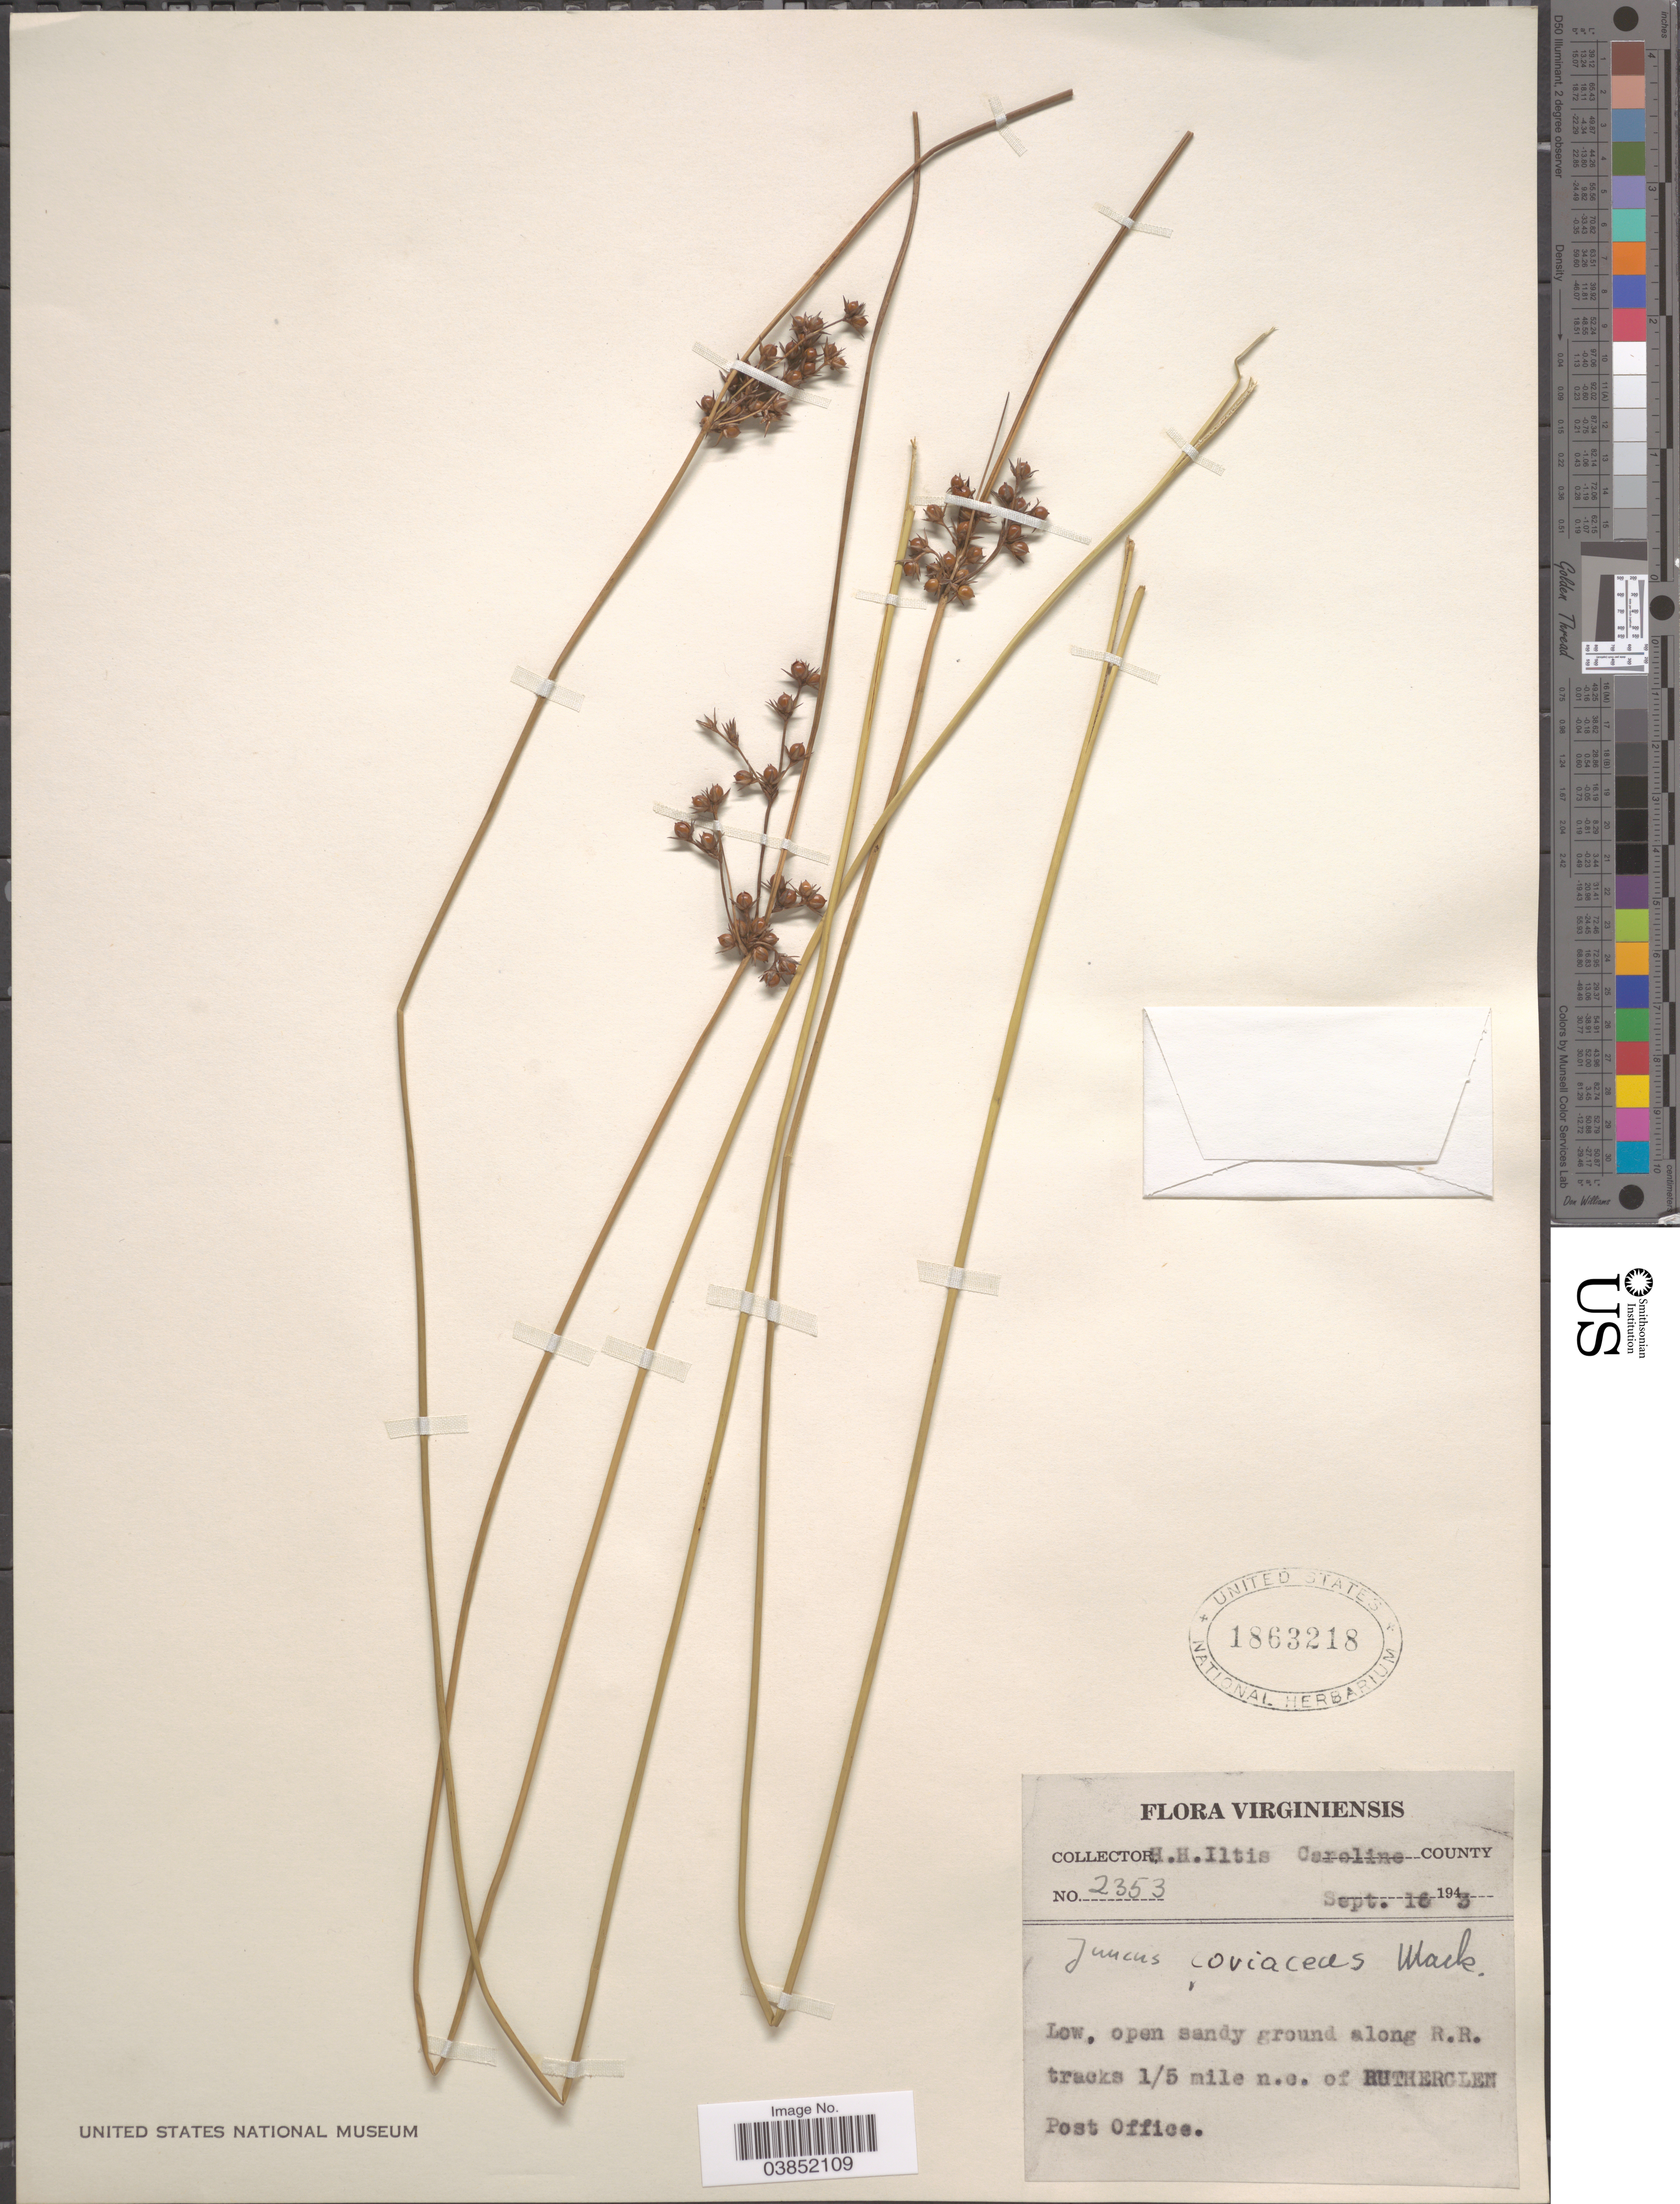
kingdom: Plantae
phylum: Tracheophyta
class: Liliopsida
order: Poales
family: Juncaceae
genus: Juncus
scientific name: Juncus coriaceus Mack.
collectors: H. H. Iltis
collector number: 2353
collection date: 1943-09-16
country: United States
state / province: Virginia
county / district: Caroline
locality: Virginiensis. Caroline County. Along R.R. tracks 1/5 mile n.e. of Rutherglen Post Office.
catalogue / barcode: US 1863218